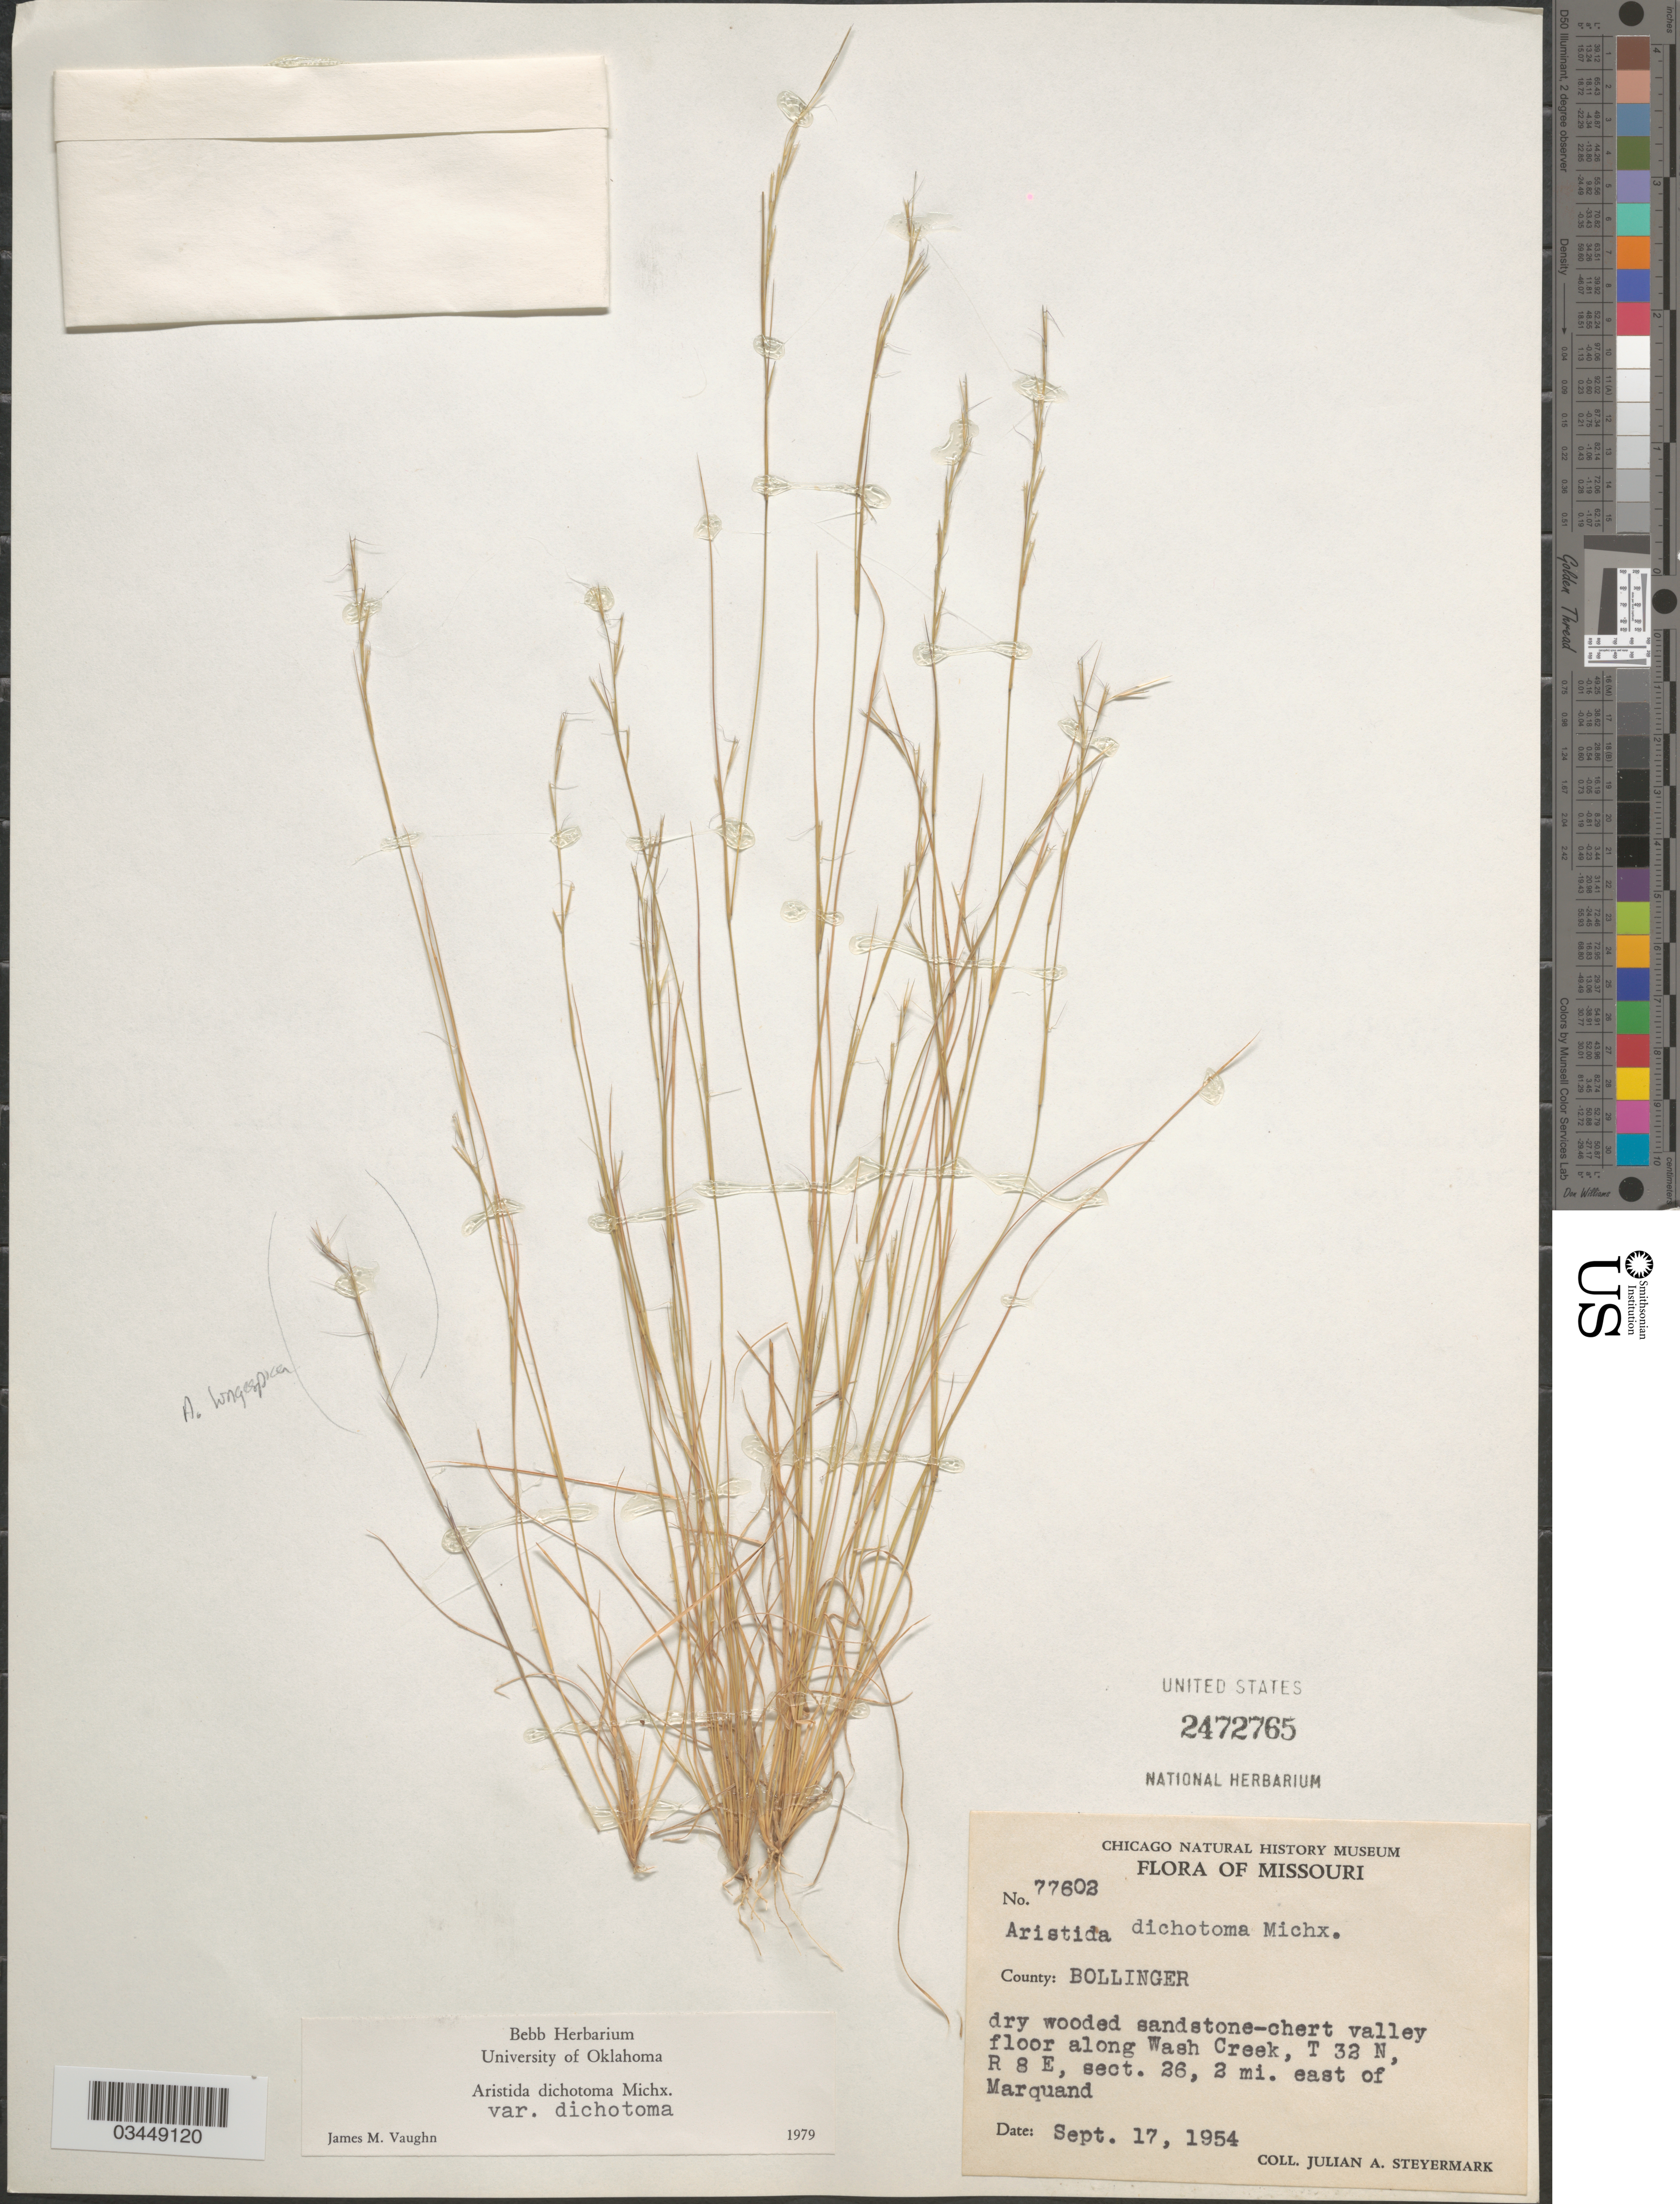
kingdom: Plantae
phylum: Tracheophyta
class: Liliopsida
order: Poales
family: Poaceae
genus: Aristida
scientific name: Aristida dichotoma var. dichotoma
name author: Michx.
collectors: J. Steyermark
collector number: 77602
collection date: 1954-09-17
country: United States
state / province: Missouri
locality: County: Bollinger. Dry wooded sandstone-chert valley floor along Wash Creek, T 32 N, R 8 E, sect. 26, 2 mi. east of Marquand.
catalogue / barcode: US 2472765